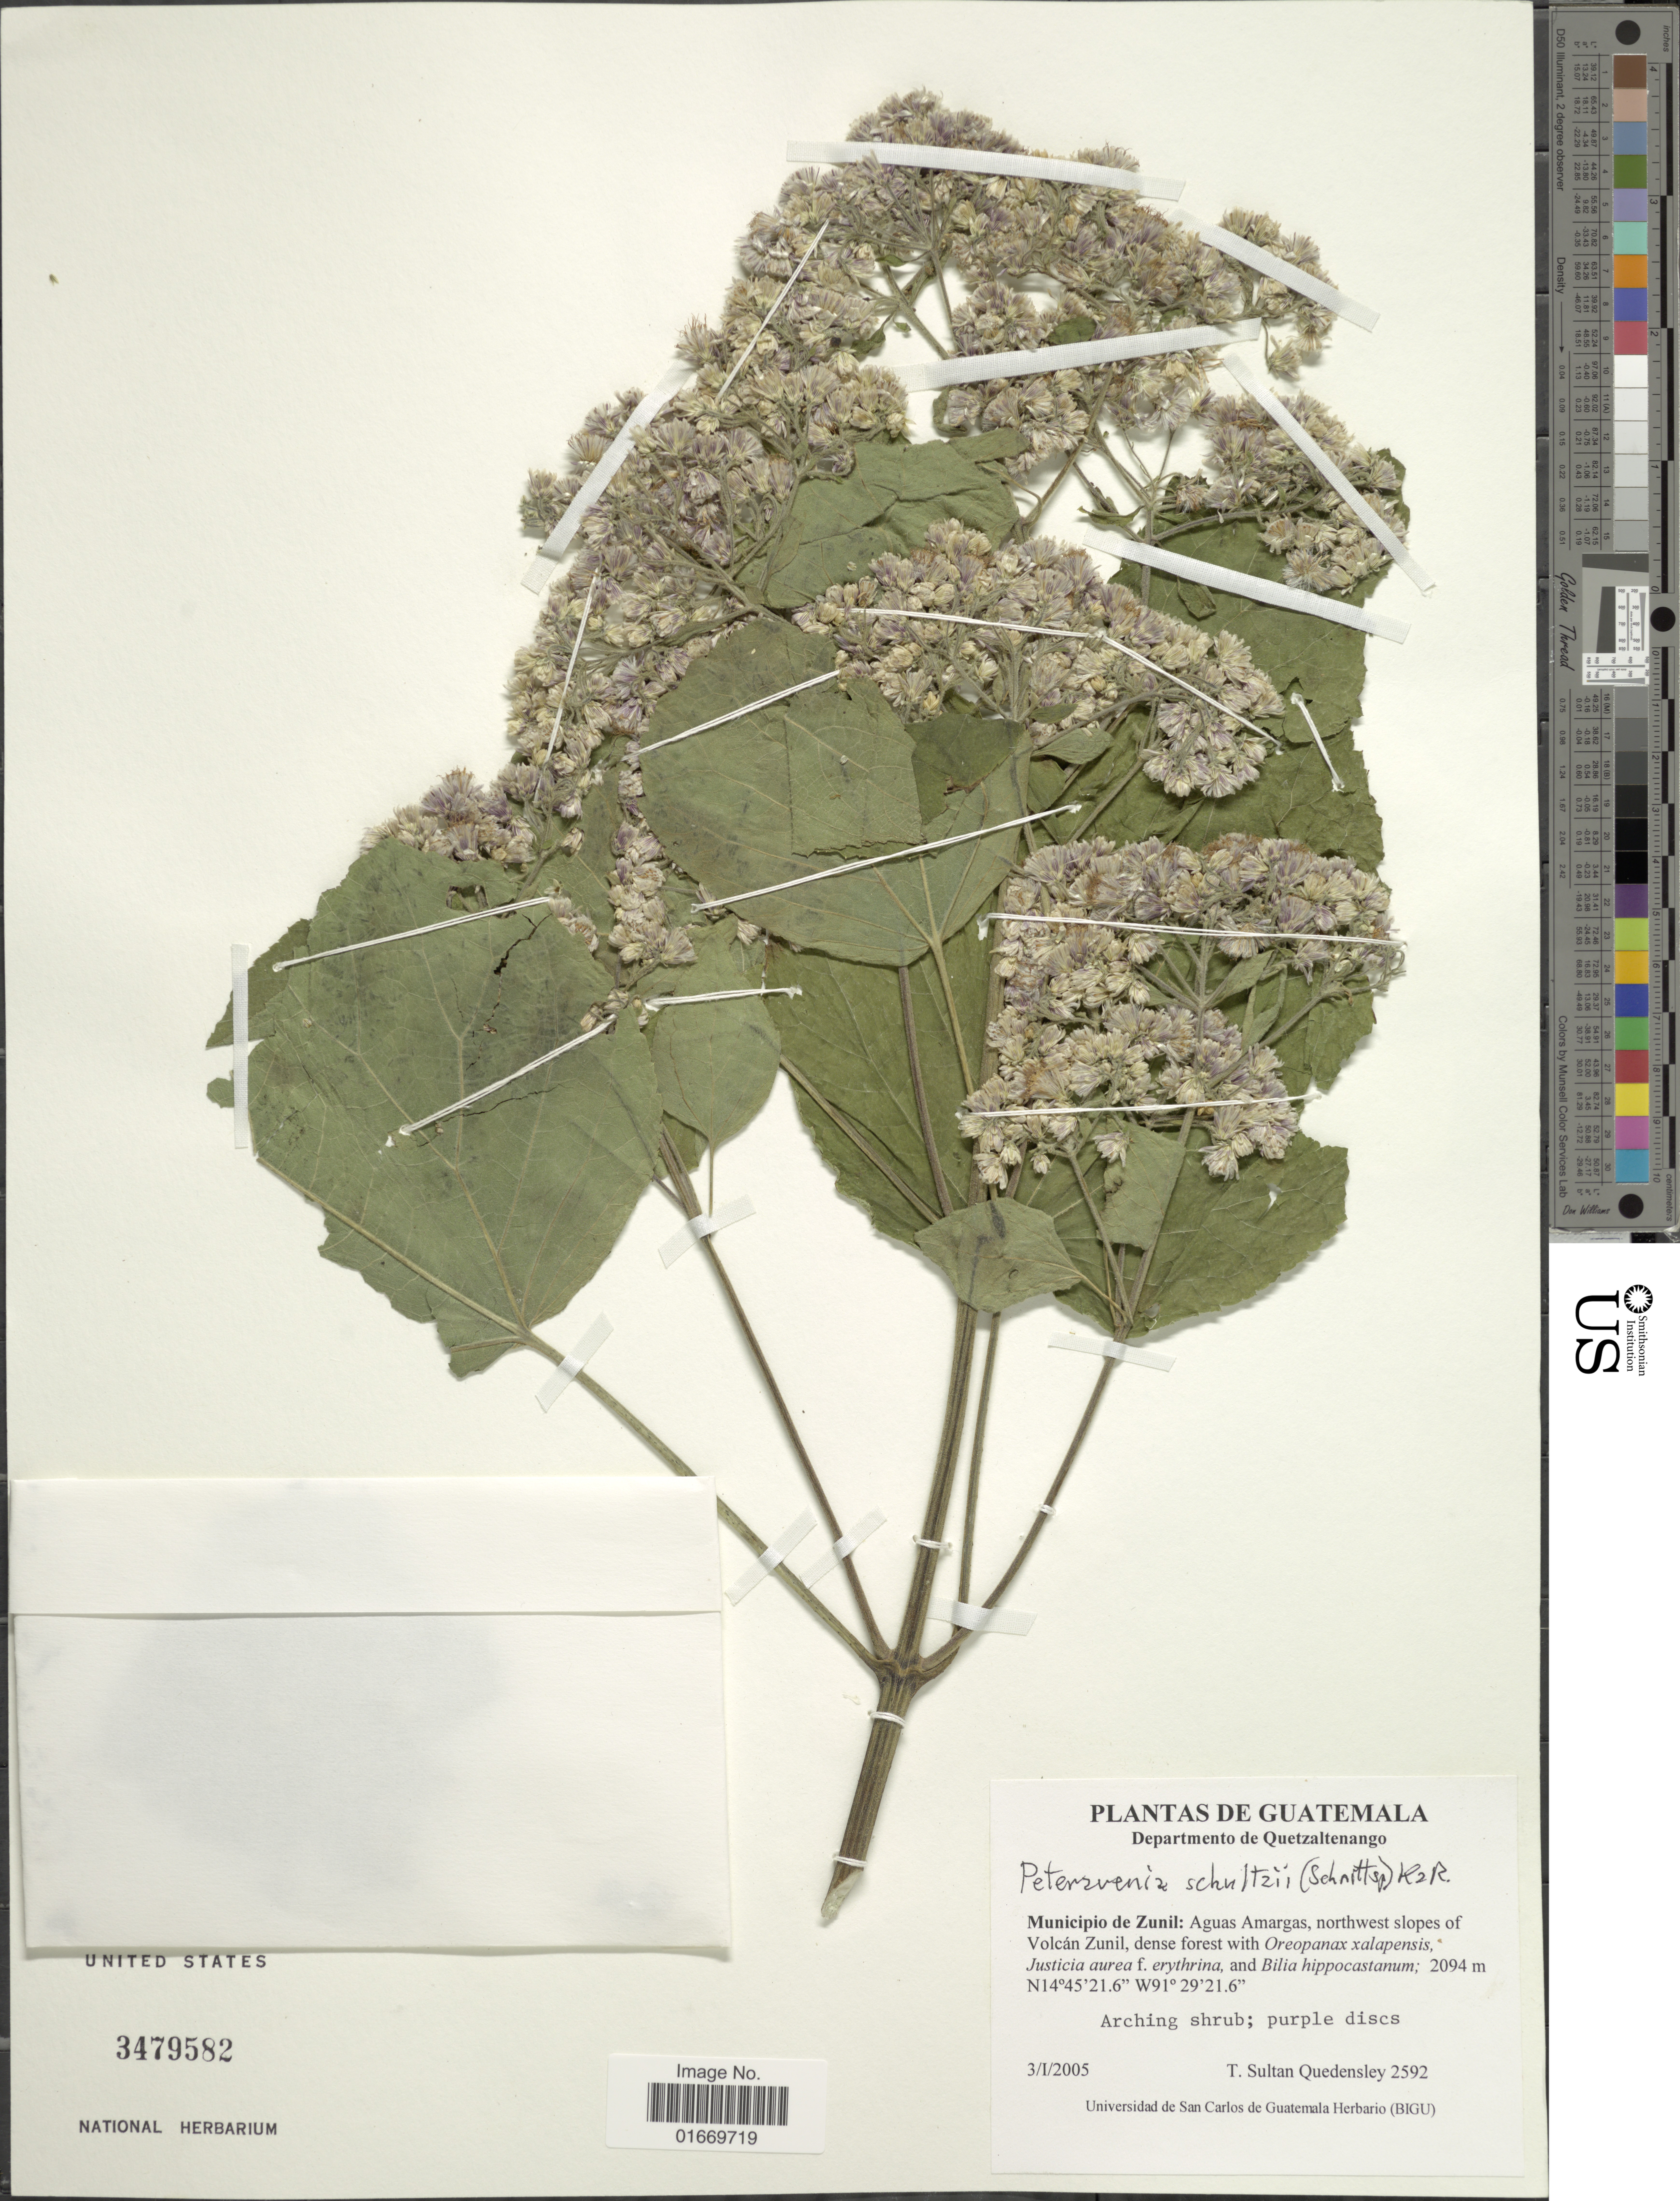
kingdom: Plantae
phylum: Tracheophyta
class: Magnoliopsida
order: Asterales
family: Asteraceae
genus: Peteravenia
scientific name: Peteravenia schultzii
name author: (Schnittsp.) R.M. King & H. Rob.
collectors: T. S. Quedensley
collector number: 2592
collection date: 2005-01-03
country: Guatemala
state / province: Quetzaltenango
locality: Guatemala. Departamento de Quetzaltenango. Municipio de Zunil: Aguas Amargas, northwest slopes of Volcan Zunil,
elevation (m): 2094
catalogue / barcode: US 3479582